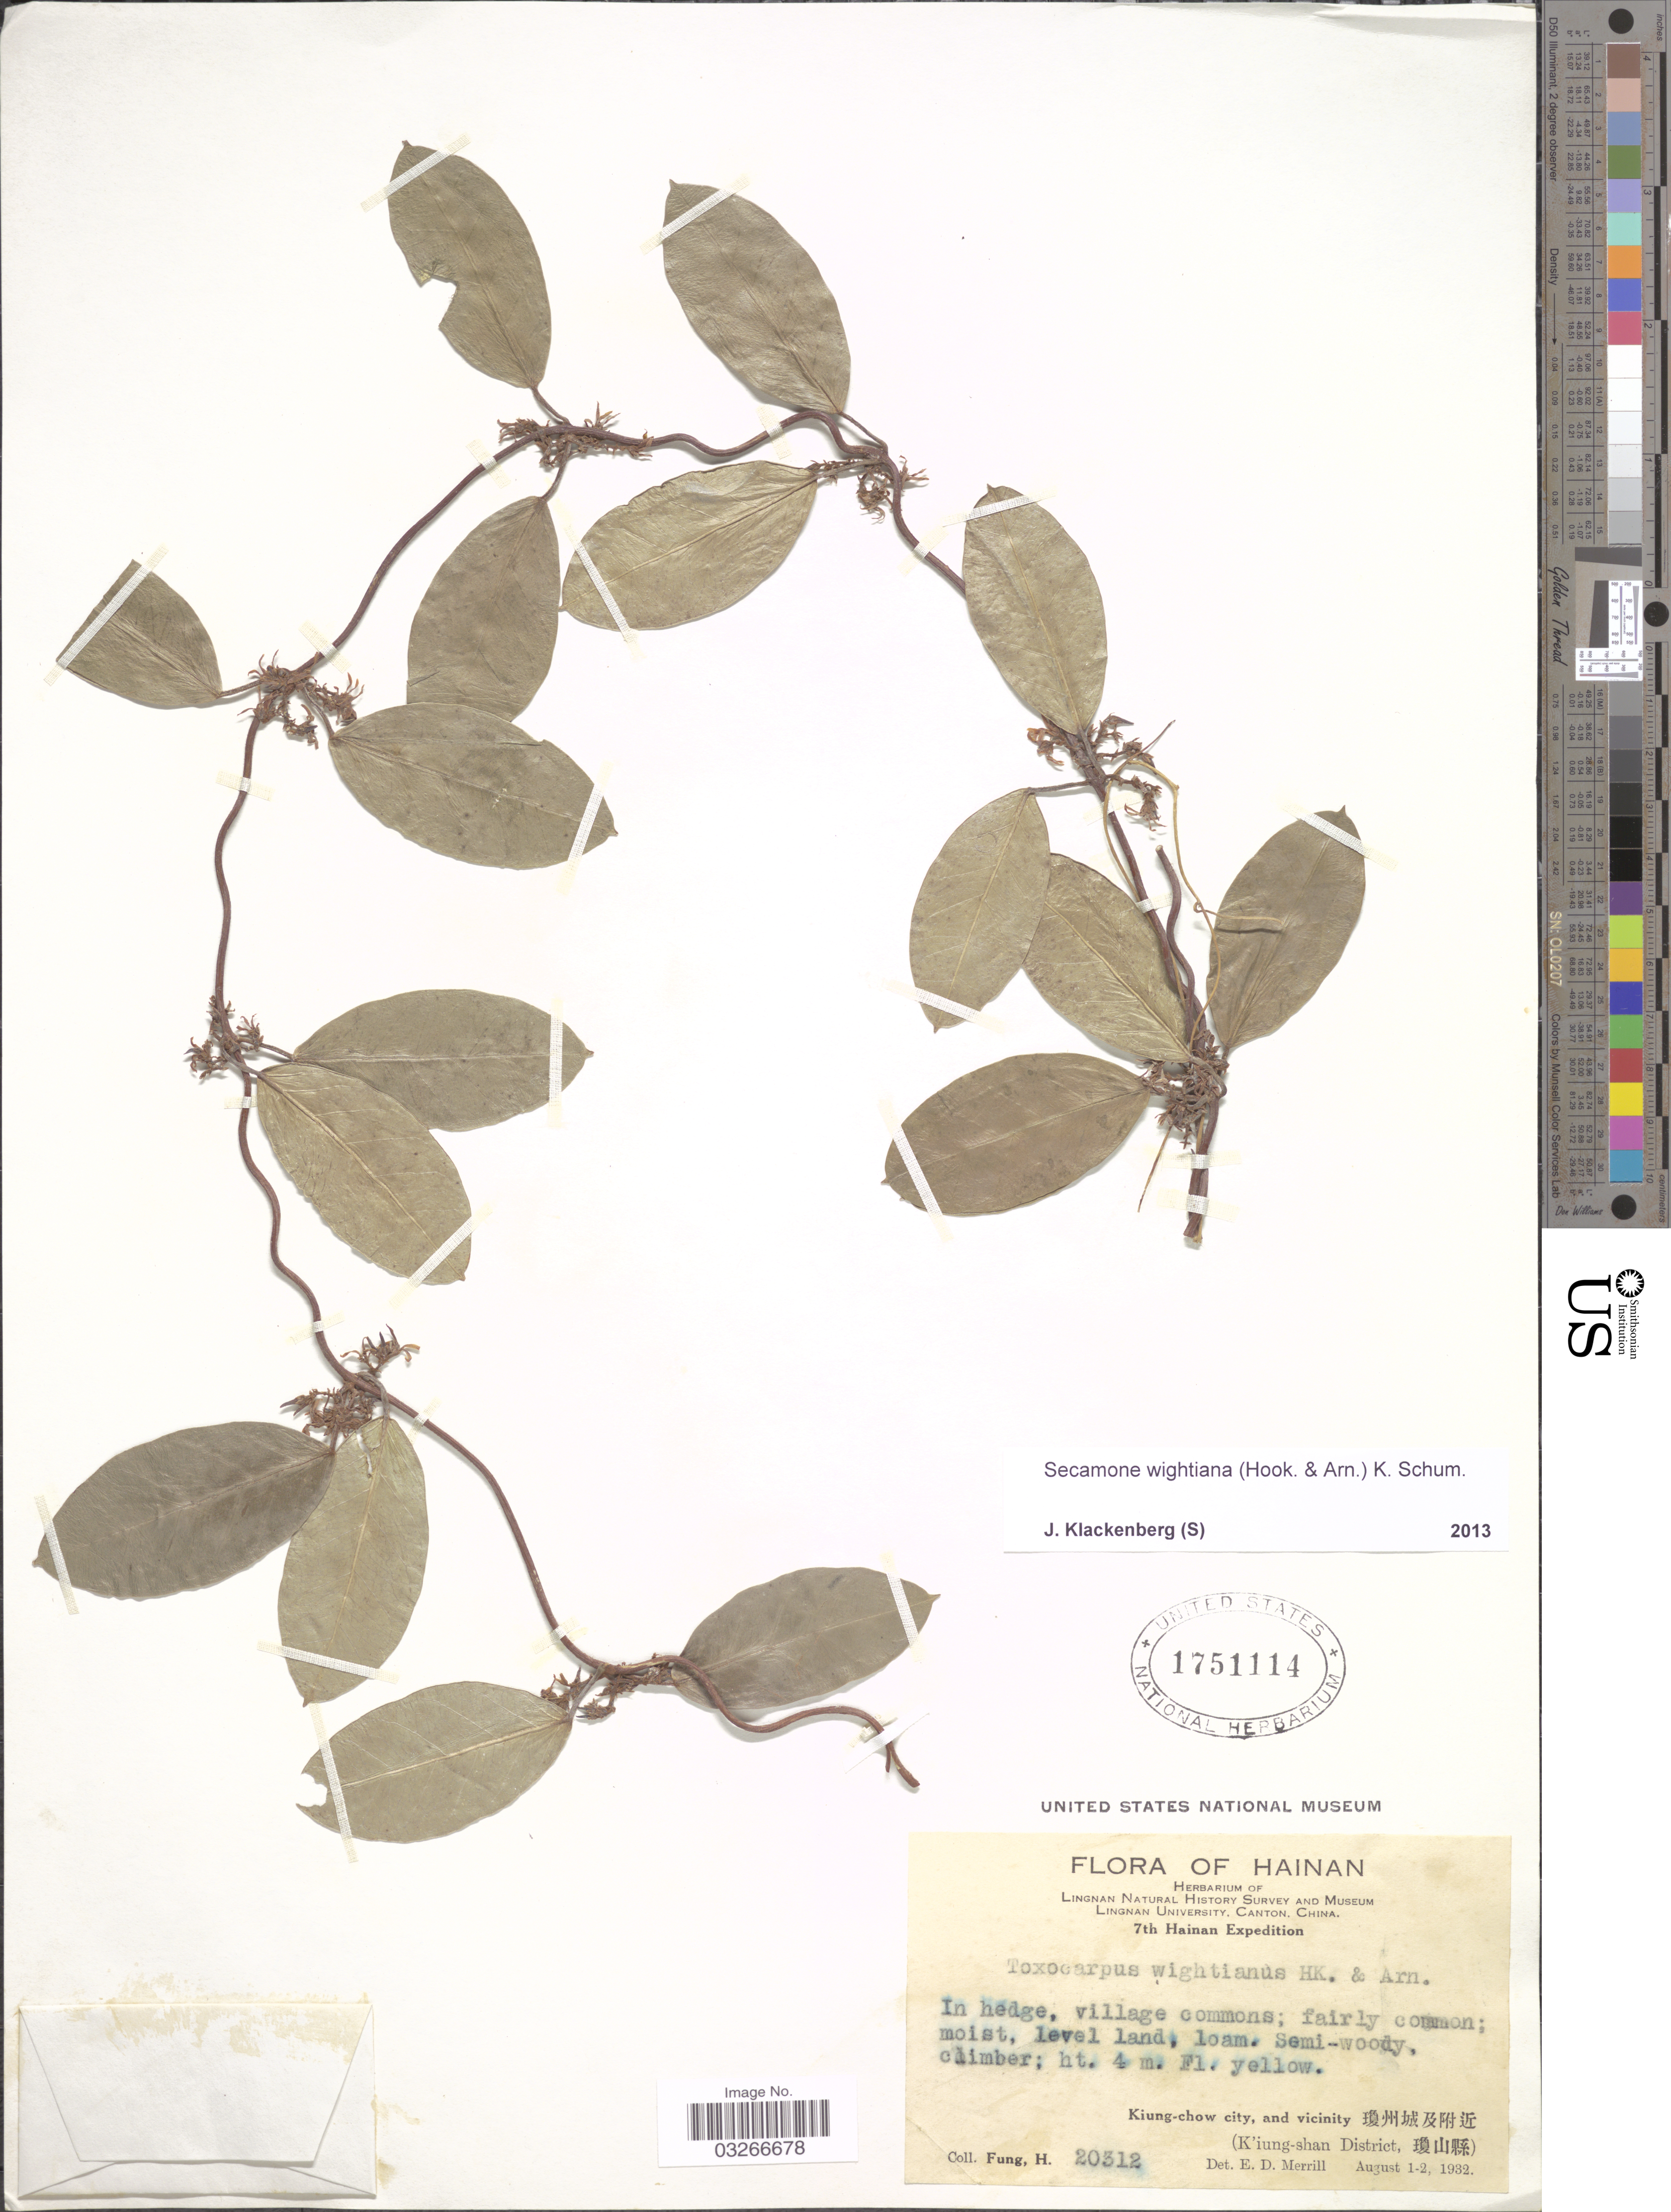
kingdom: Plantae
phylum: Tracheophyta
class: Magnoliopsida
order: Gentianales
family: Apocynaceae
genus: Secamone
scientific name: Secamone wightiana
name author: (Hook. & Arn.) K. Schum.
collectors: H. Fung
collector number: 20312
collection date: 1932-08-01/1932-08-02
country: China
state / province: Hainan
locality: Kiung-chow city, and vicinity. (K'iung-shan District).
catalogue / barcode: US 1751114